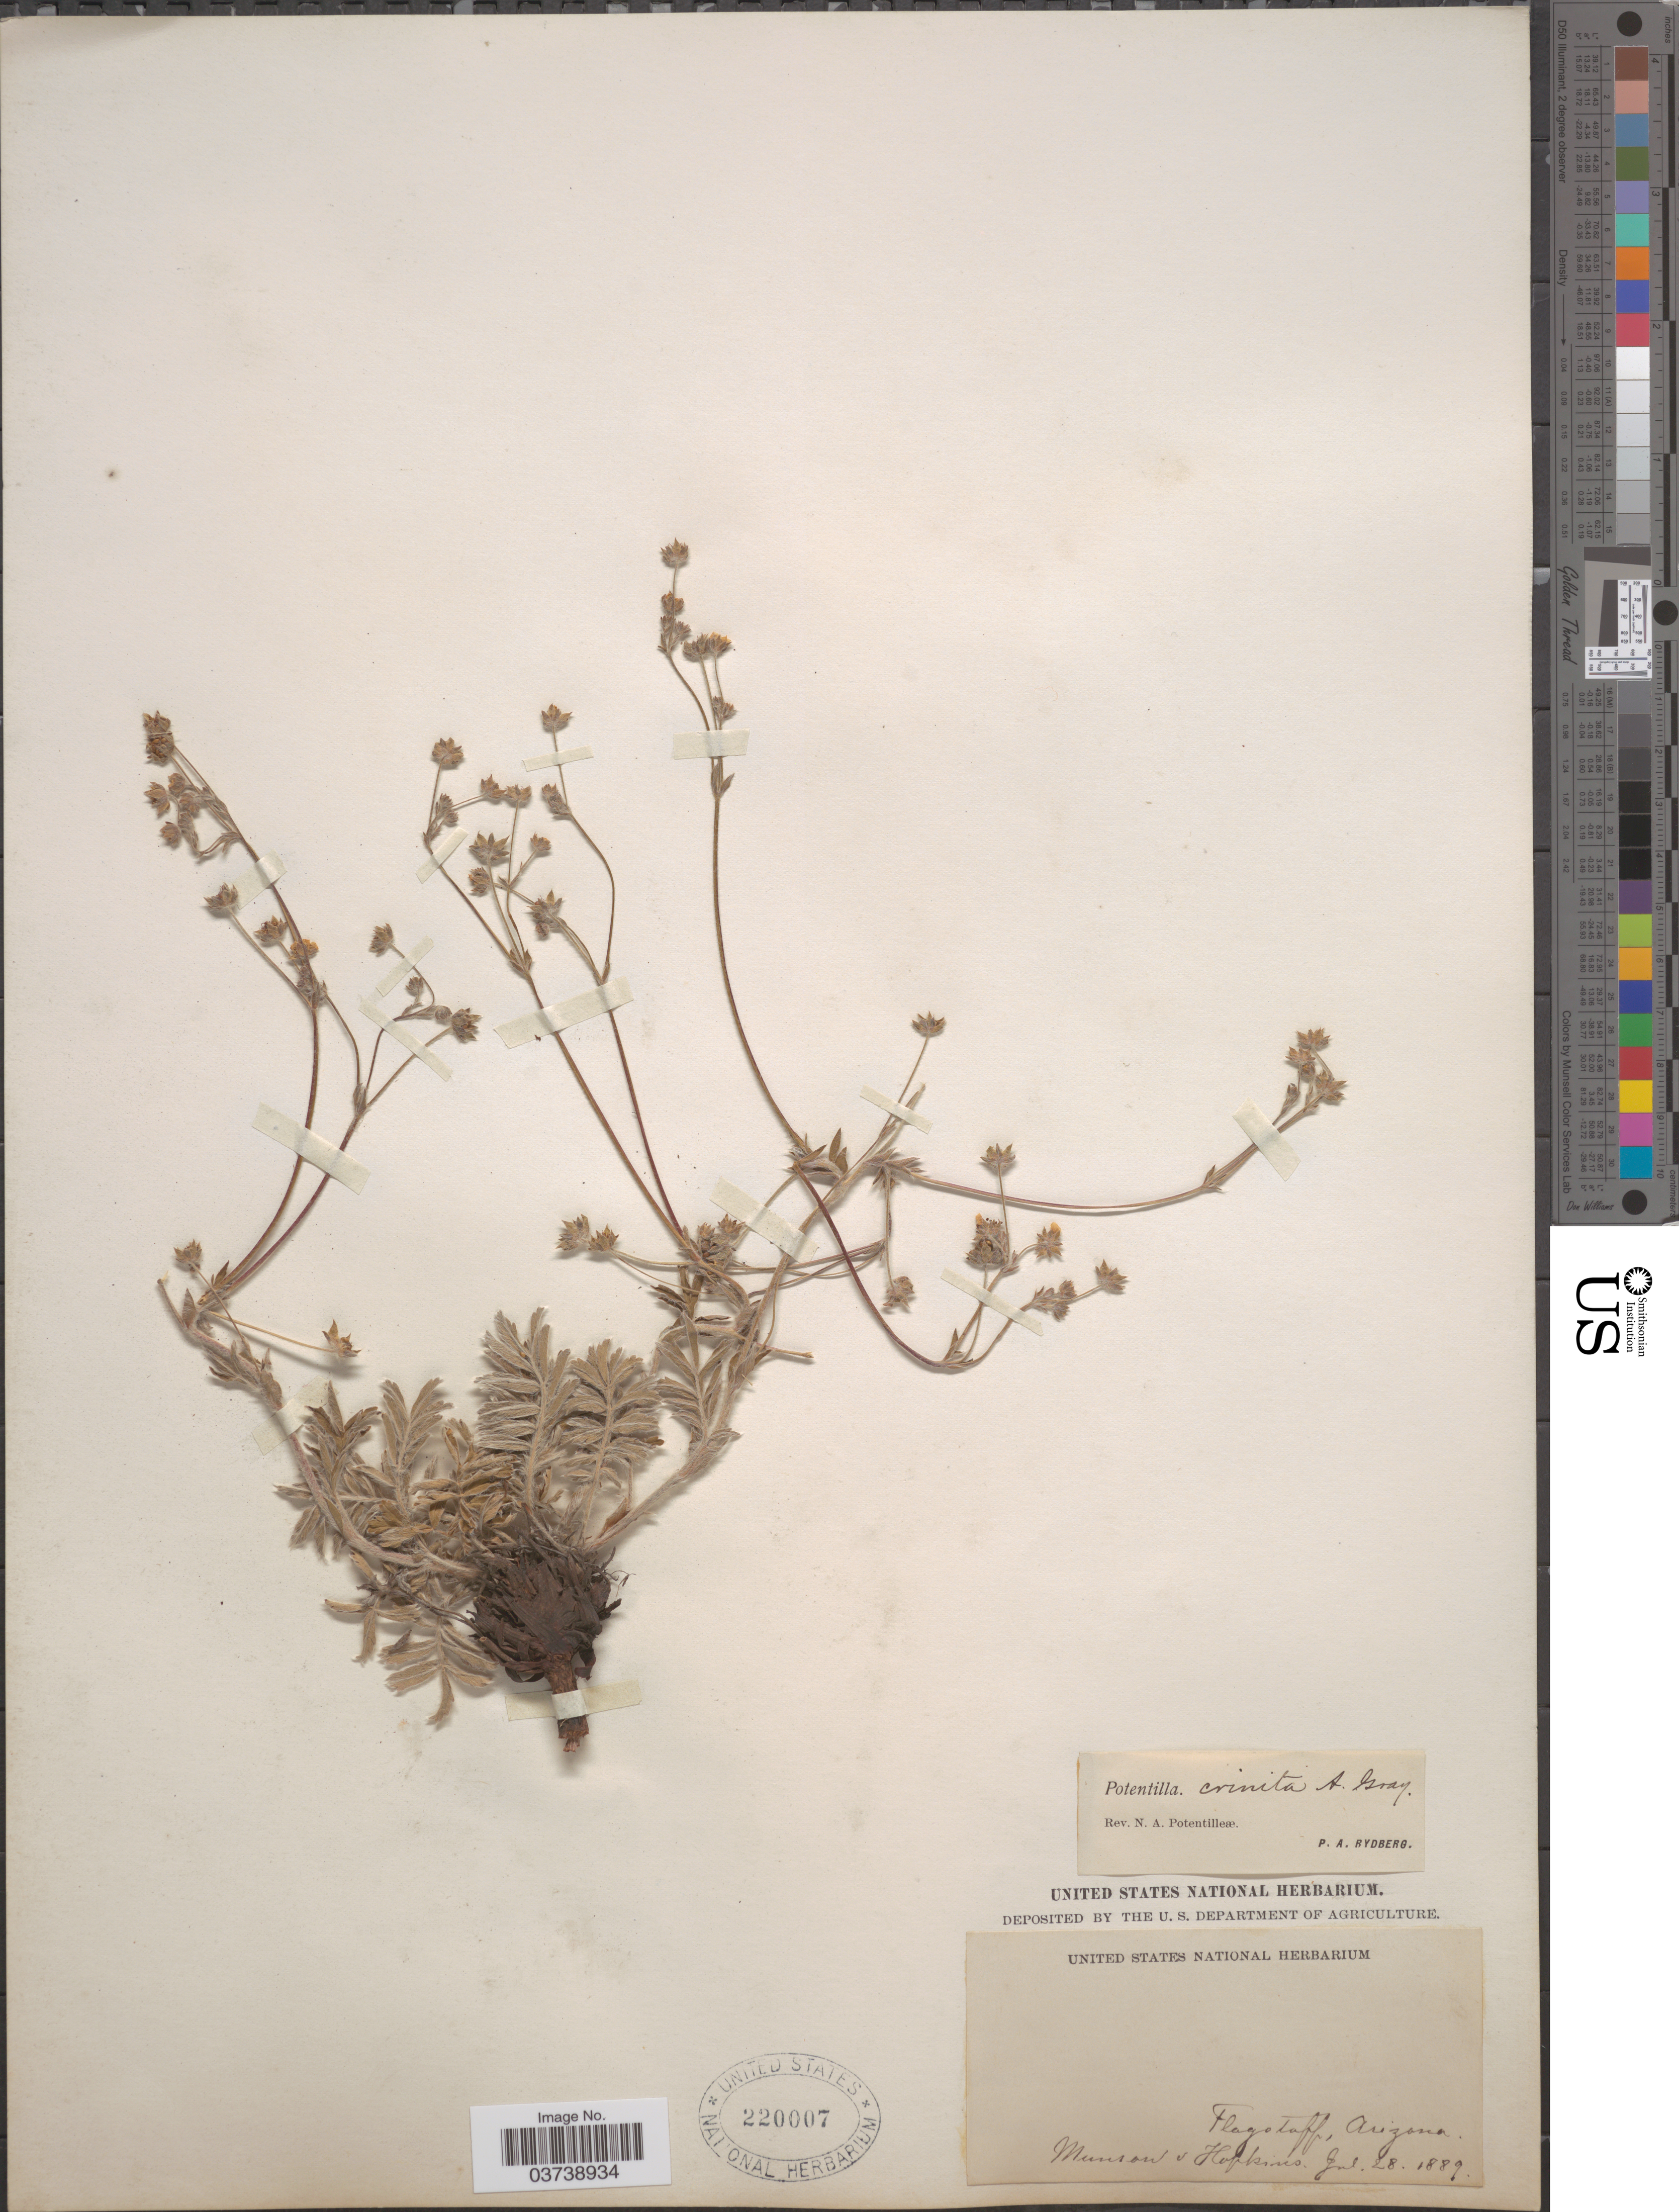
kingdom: Plantae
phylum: Tracheophyta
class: Magnoliopsida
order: Rosales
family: Rosaceae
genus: Potentilla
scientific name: Potentilla crinita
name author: A. Gray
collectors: -. Munson & -- Hopkins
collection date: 1889-07-28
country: United States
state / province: Arizona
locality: Flagstaff.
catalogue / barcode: US 220007